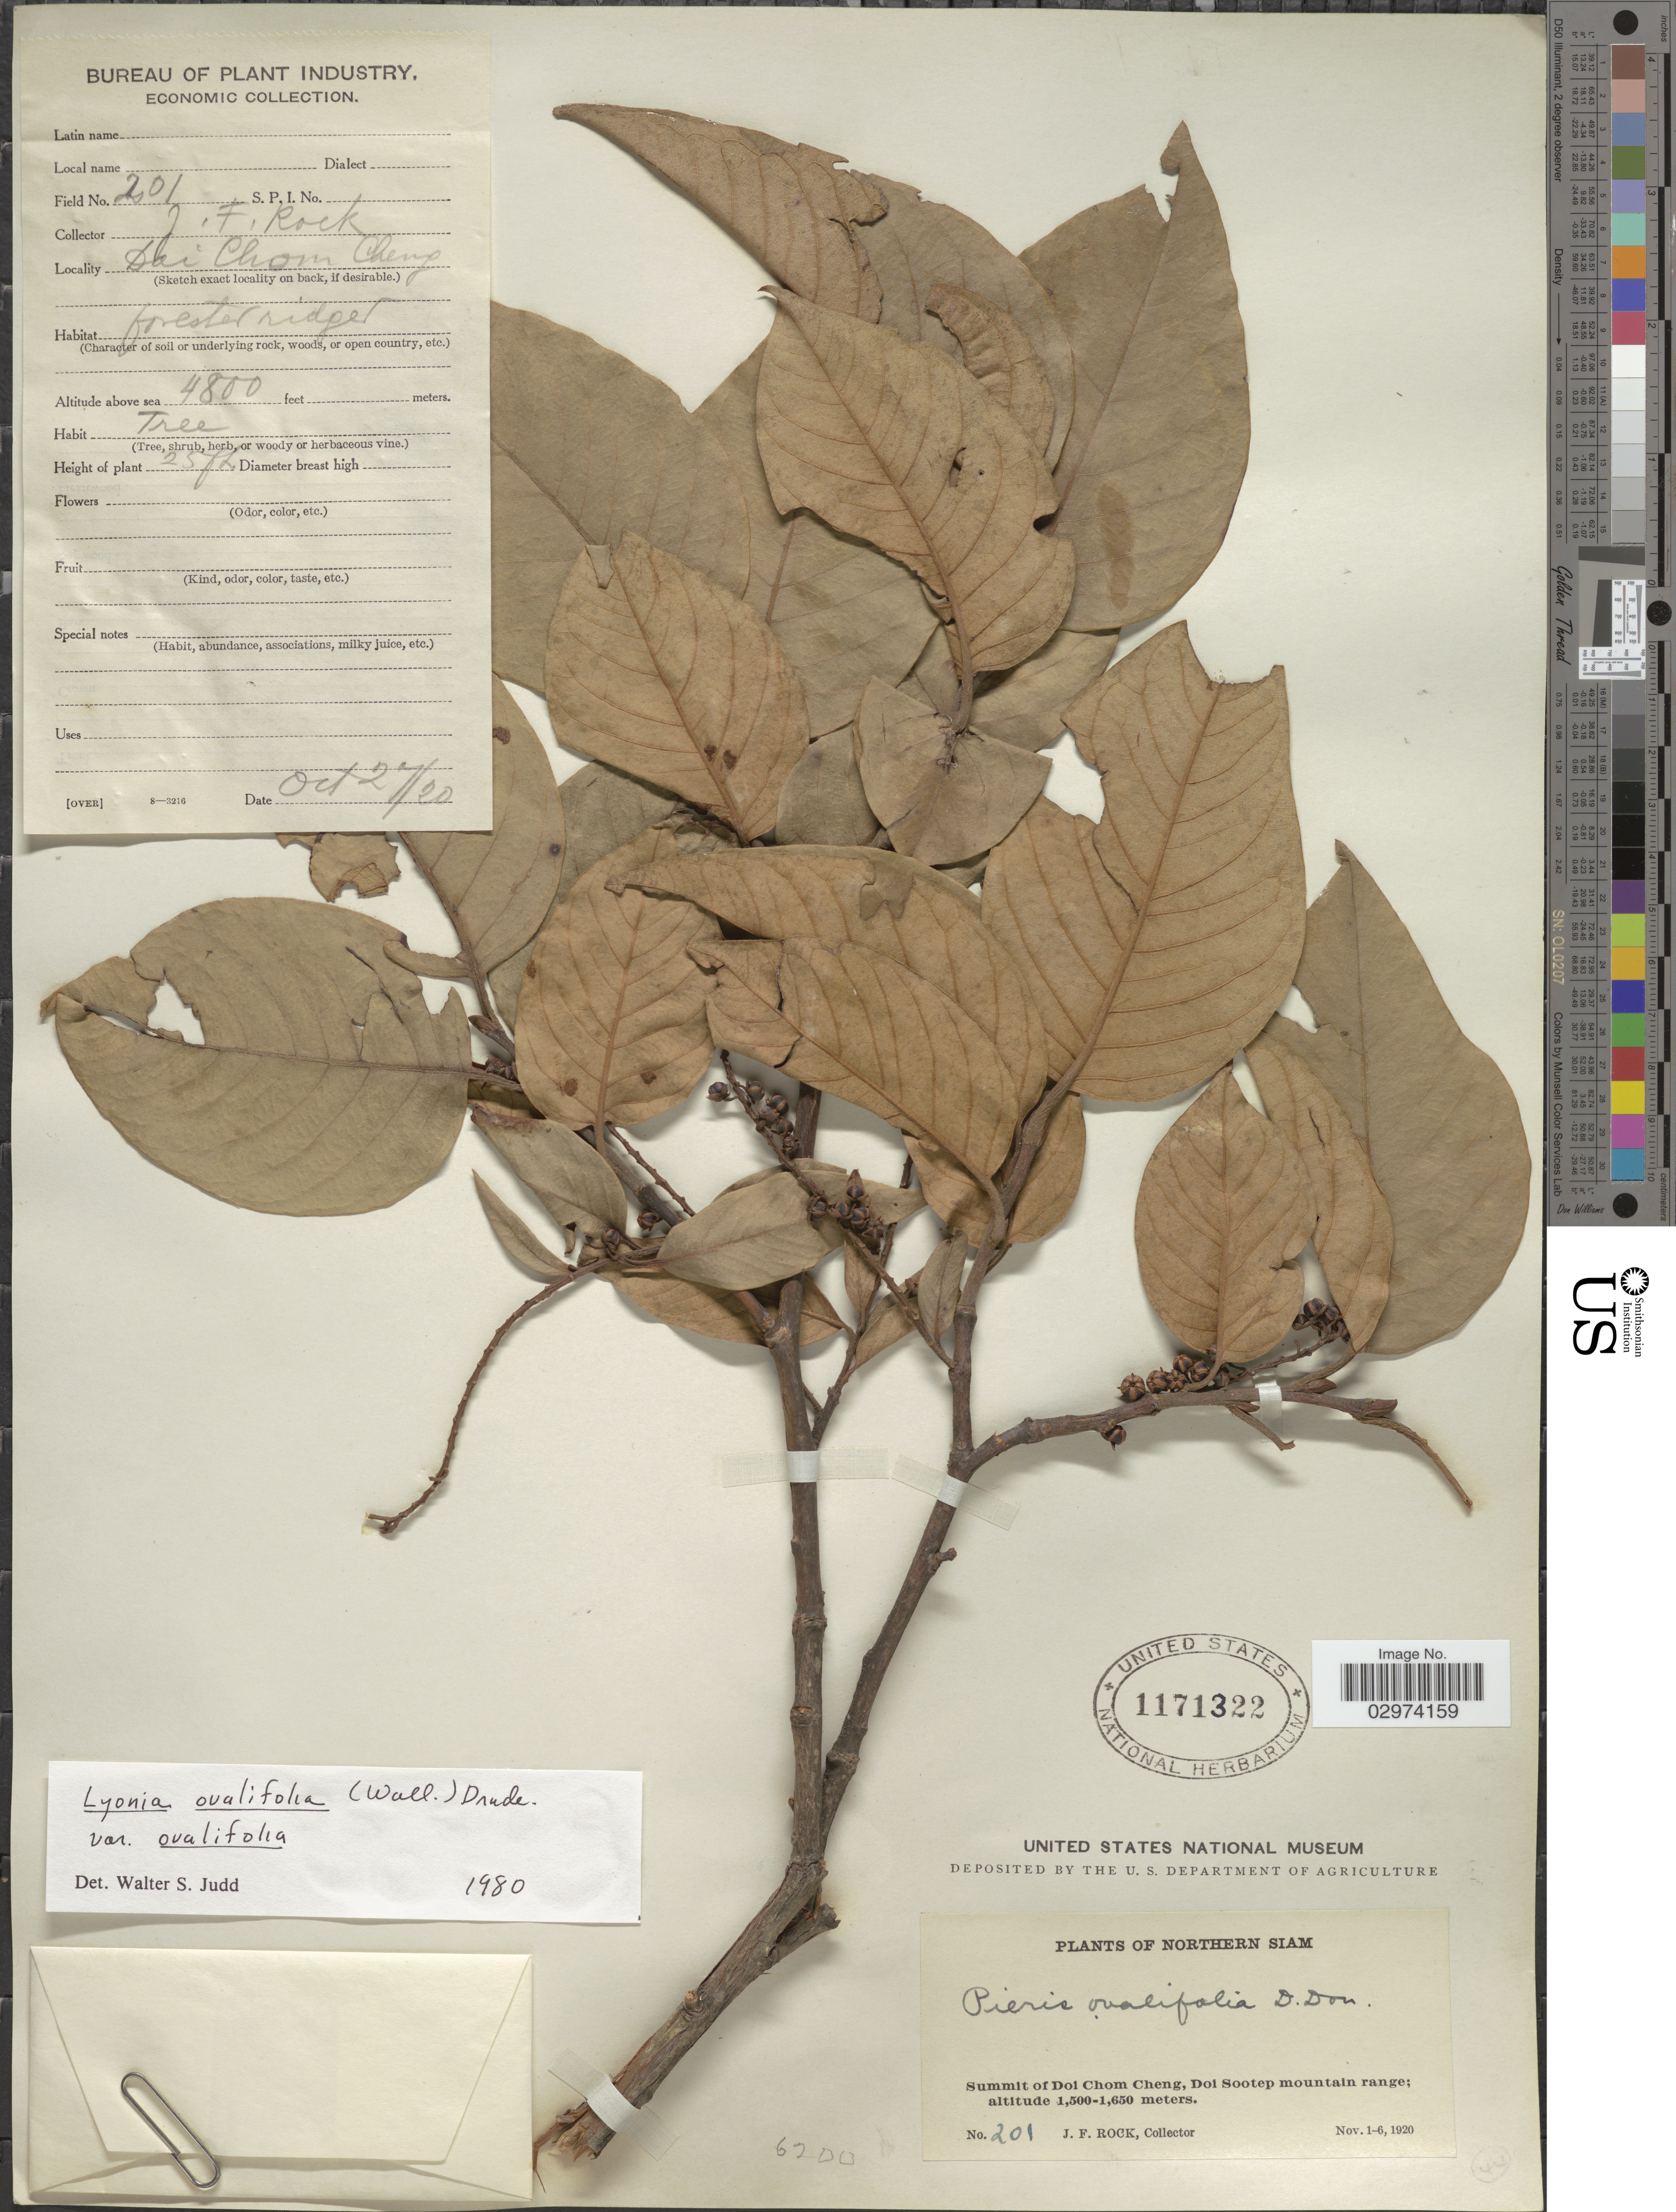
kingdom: Plantae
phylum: Tracheophyta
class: Magnoliopsida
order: Ericales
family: Ericaceae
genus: Lyonia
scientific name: Lyonia ovalifolia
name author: (Wall.) Drude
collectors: J. Rock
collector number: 201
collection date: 1920-10-27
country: Thailand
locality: Northern Siam. Summit of Doi Chom Cheng, Doi Sootep mountain range.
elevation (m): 1463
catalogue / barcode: US 1171322